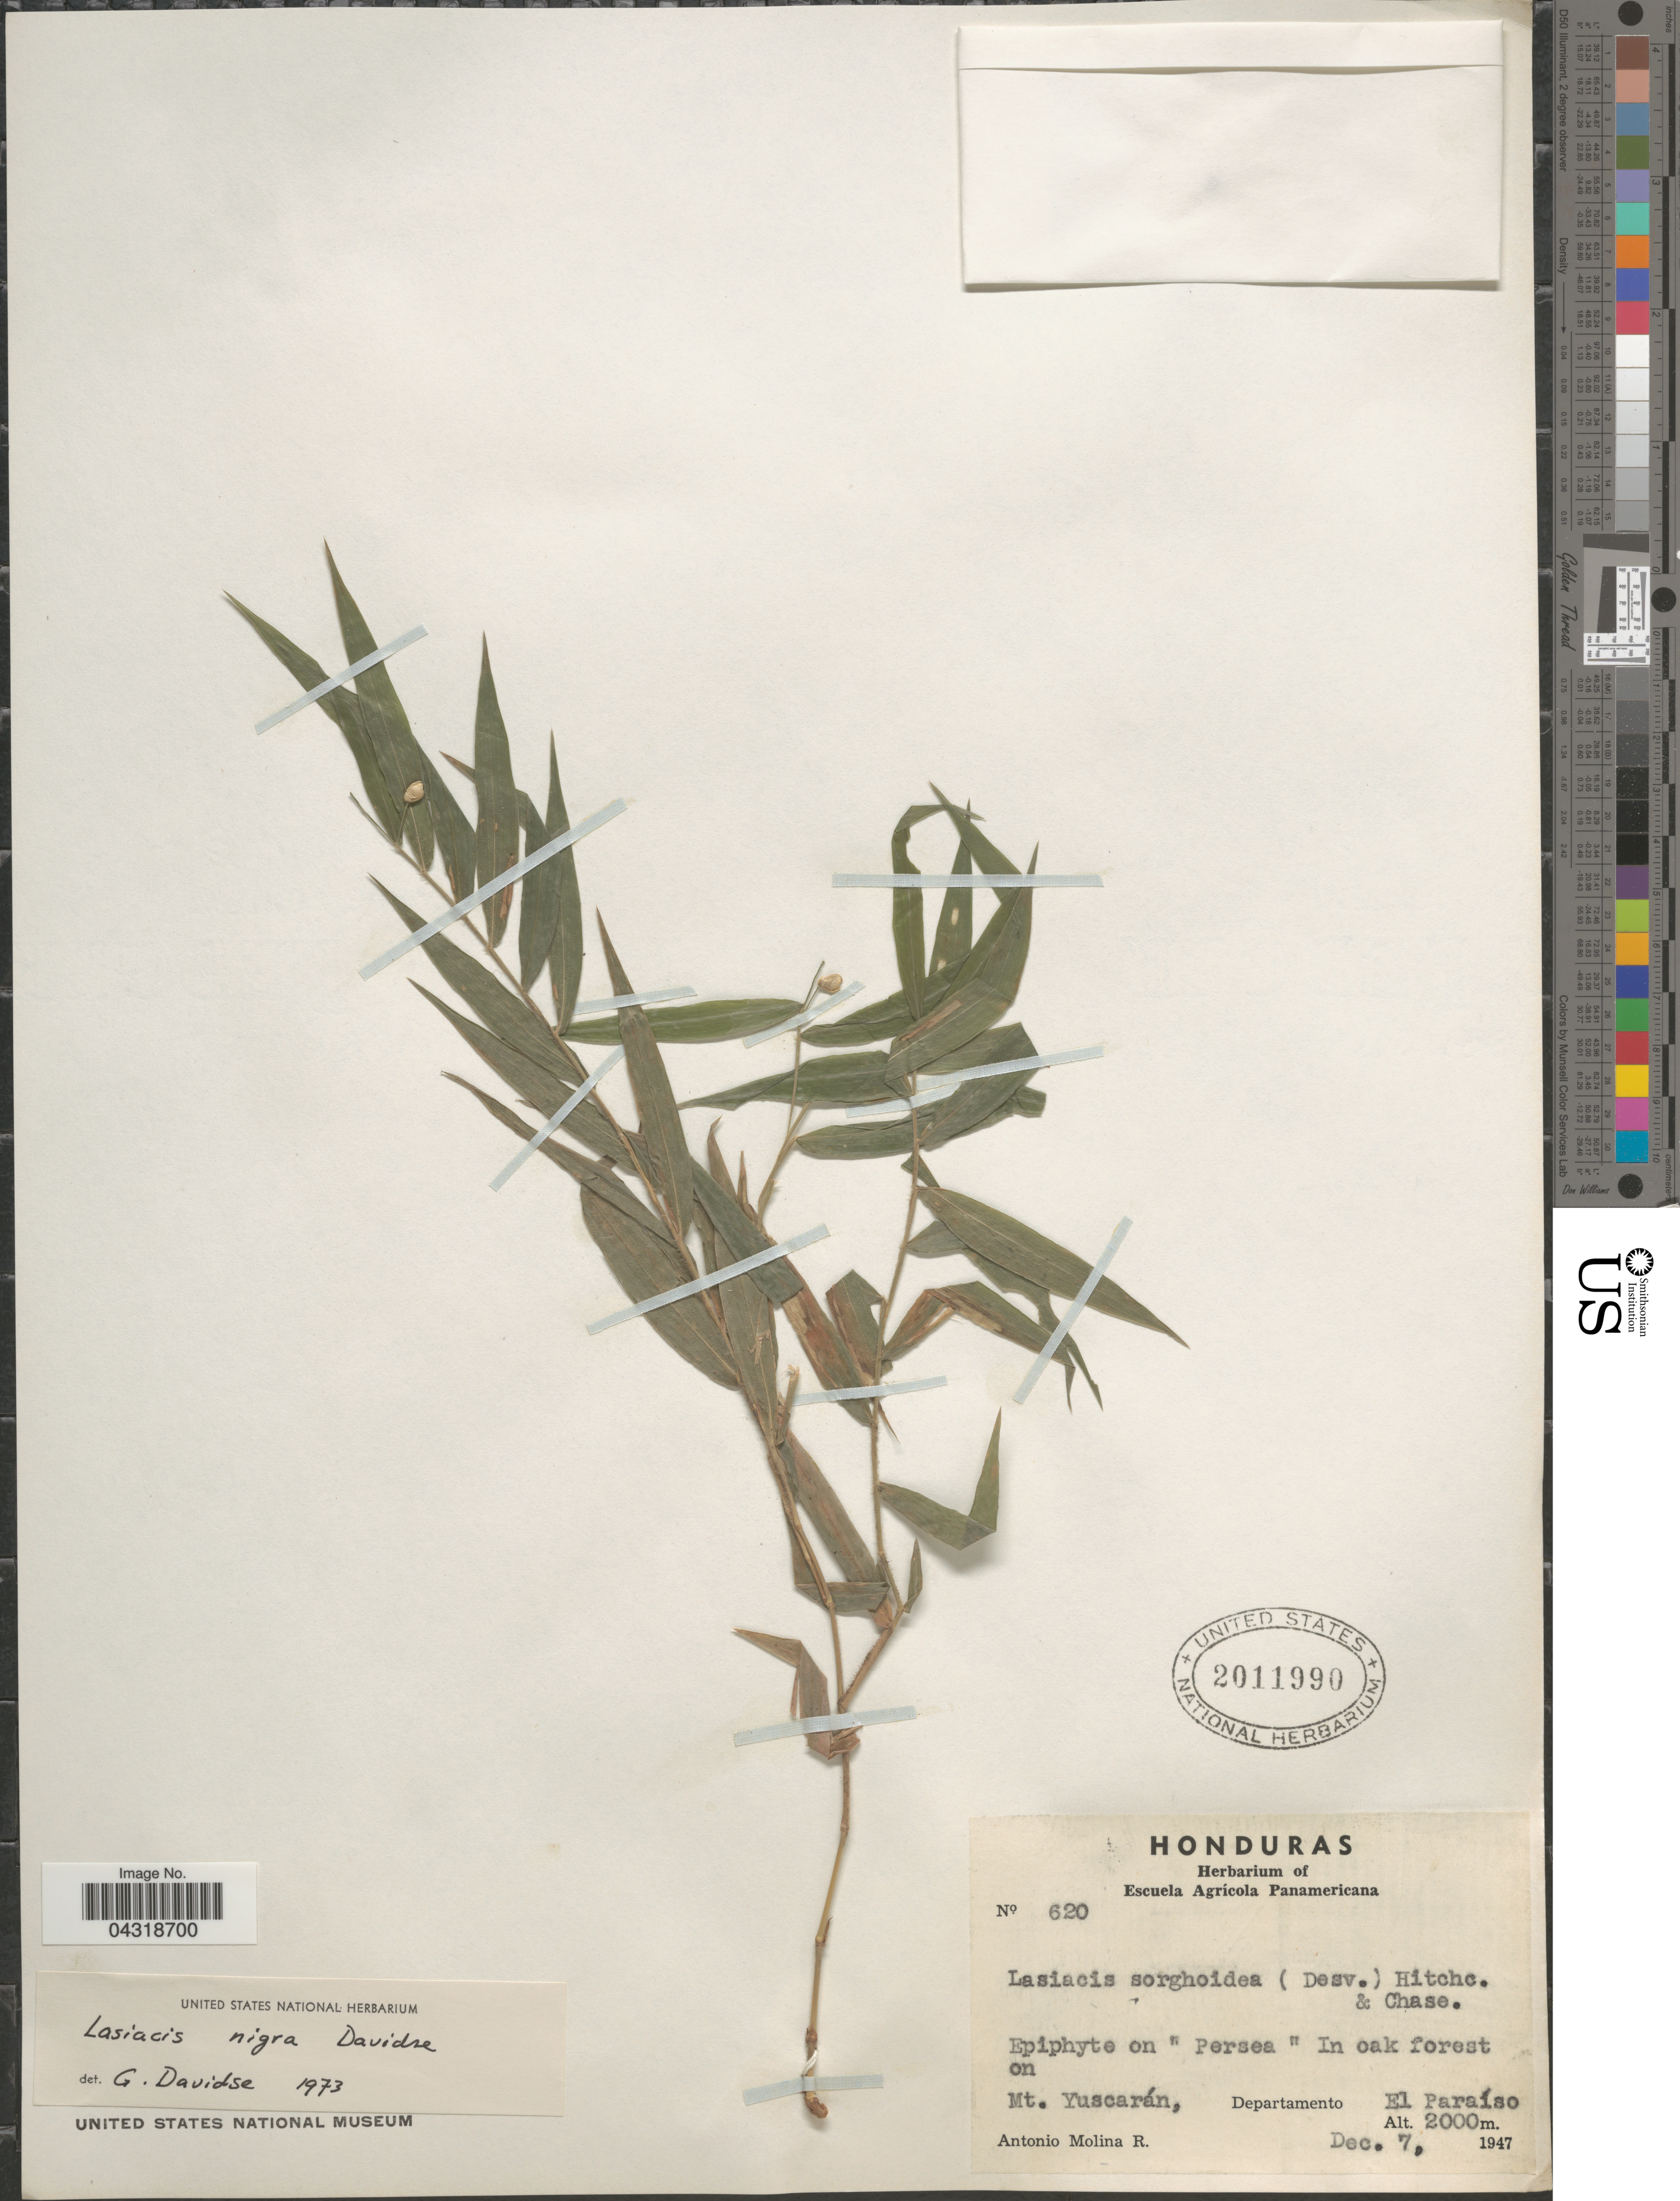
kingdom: Plantae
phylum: Tracheophyta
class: Liliopsida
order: Poales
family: Poaceae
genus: Lasiacis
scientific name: Lasiacis oaxacensis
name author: (Steud.) Hitchc.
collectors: A. Molina R.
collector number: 620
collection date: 1947-12-07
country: Honduras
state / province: El Paraiso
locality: Mt. Yuscarán, Departamento El Paraíso.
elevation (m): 2000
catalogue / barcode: US 2011990